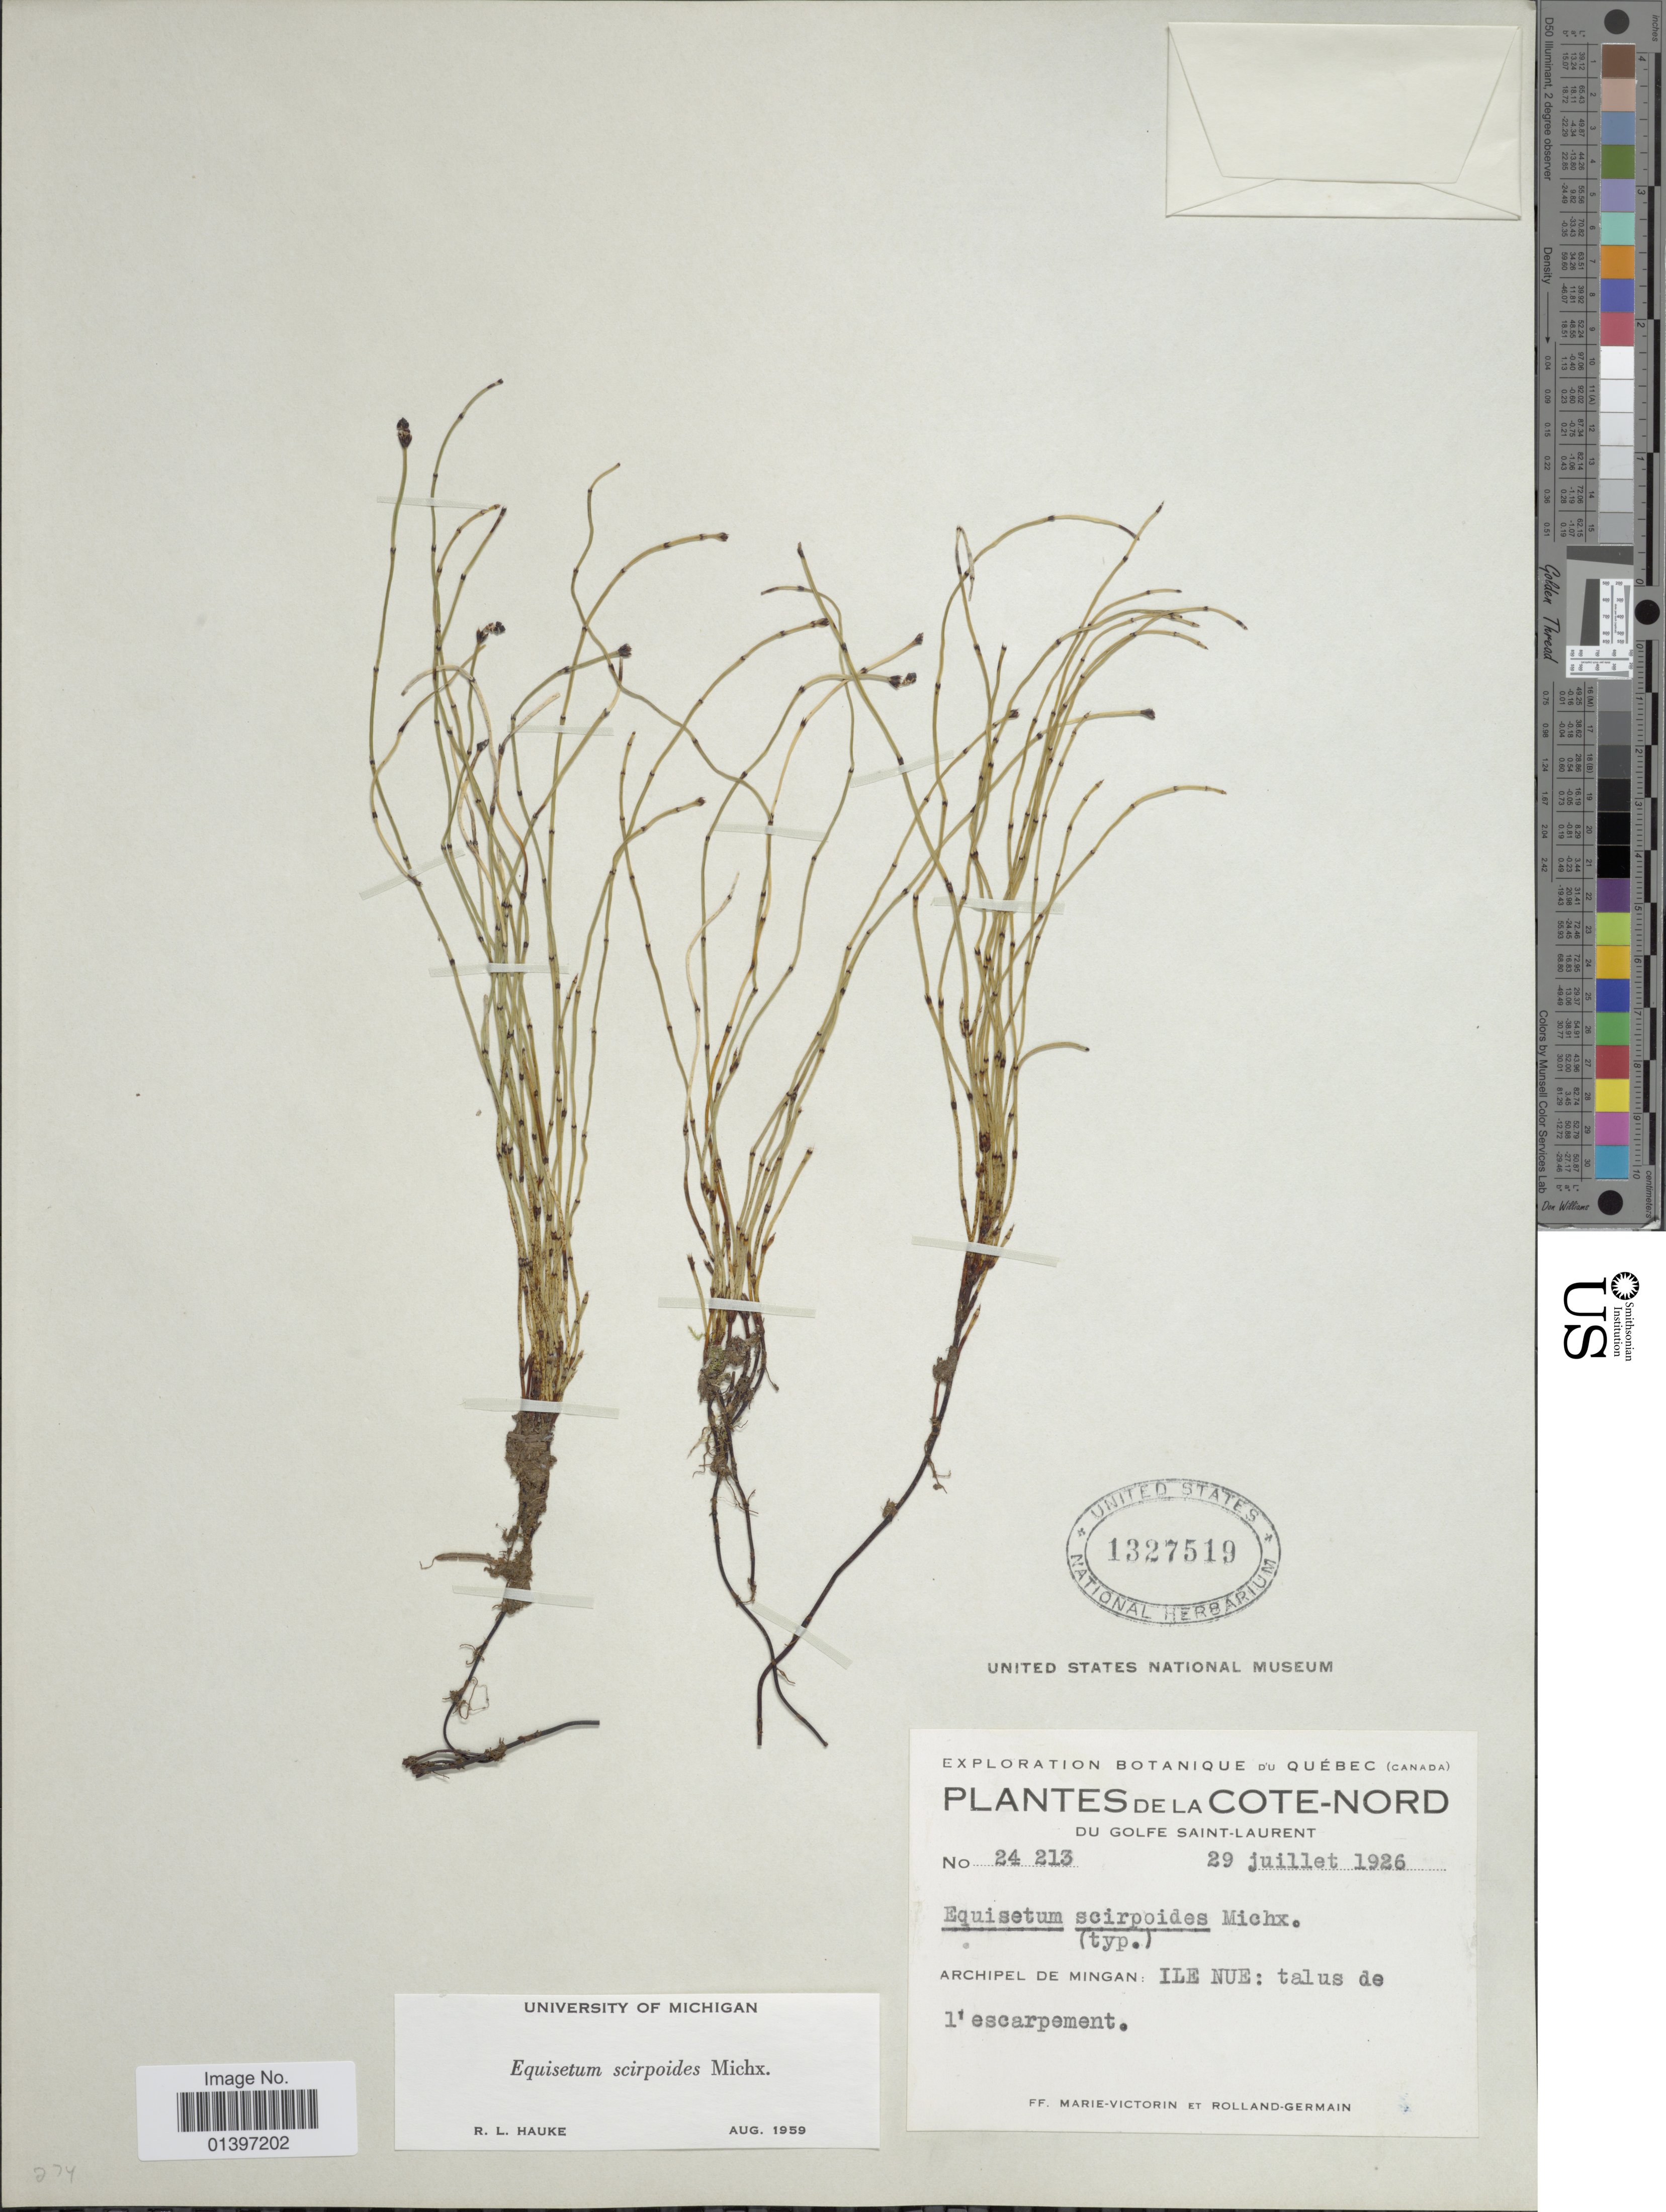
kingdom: Plantae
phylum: Tracheophyta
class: Polypodiopsida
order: Equisetales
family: Equisetaceae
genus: Equisetum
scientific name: Equisetum scirpoides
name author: Michx.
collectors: Fr. Marie-Victorin & Rolland-Germain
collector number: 24213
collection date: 1926-07-29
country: Canada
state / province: Quebec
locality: La Cote-Nord, Du Golfe Saint-Laurent, Archipel de Mingan: Ile Nue: talus de l'escarpement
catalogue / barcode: US 1327519